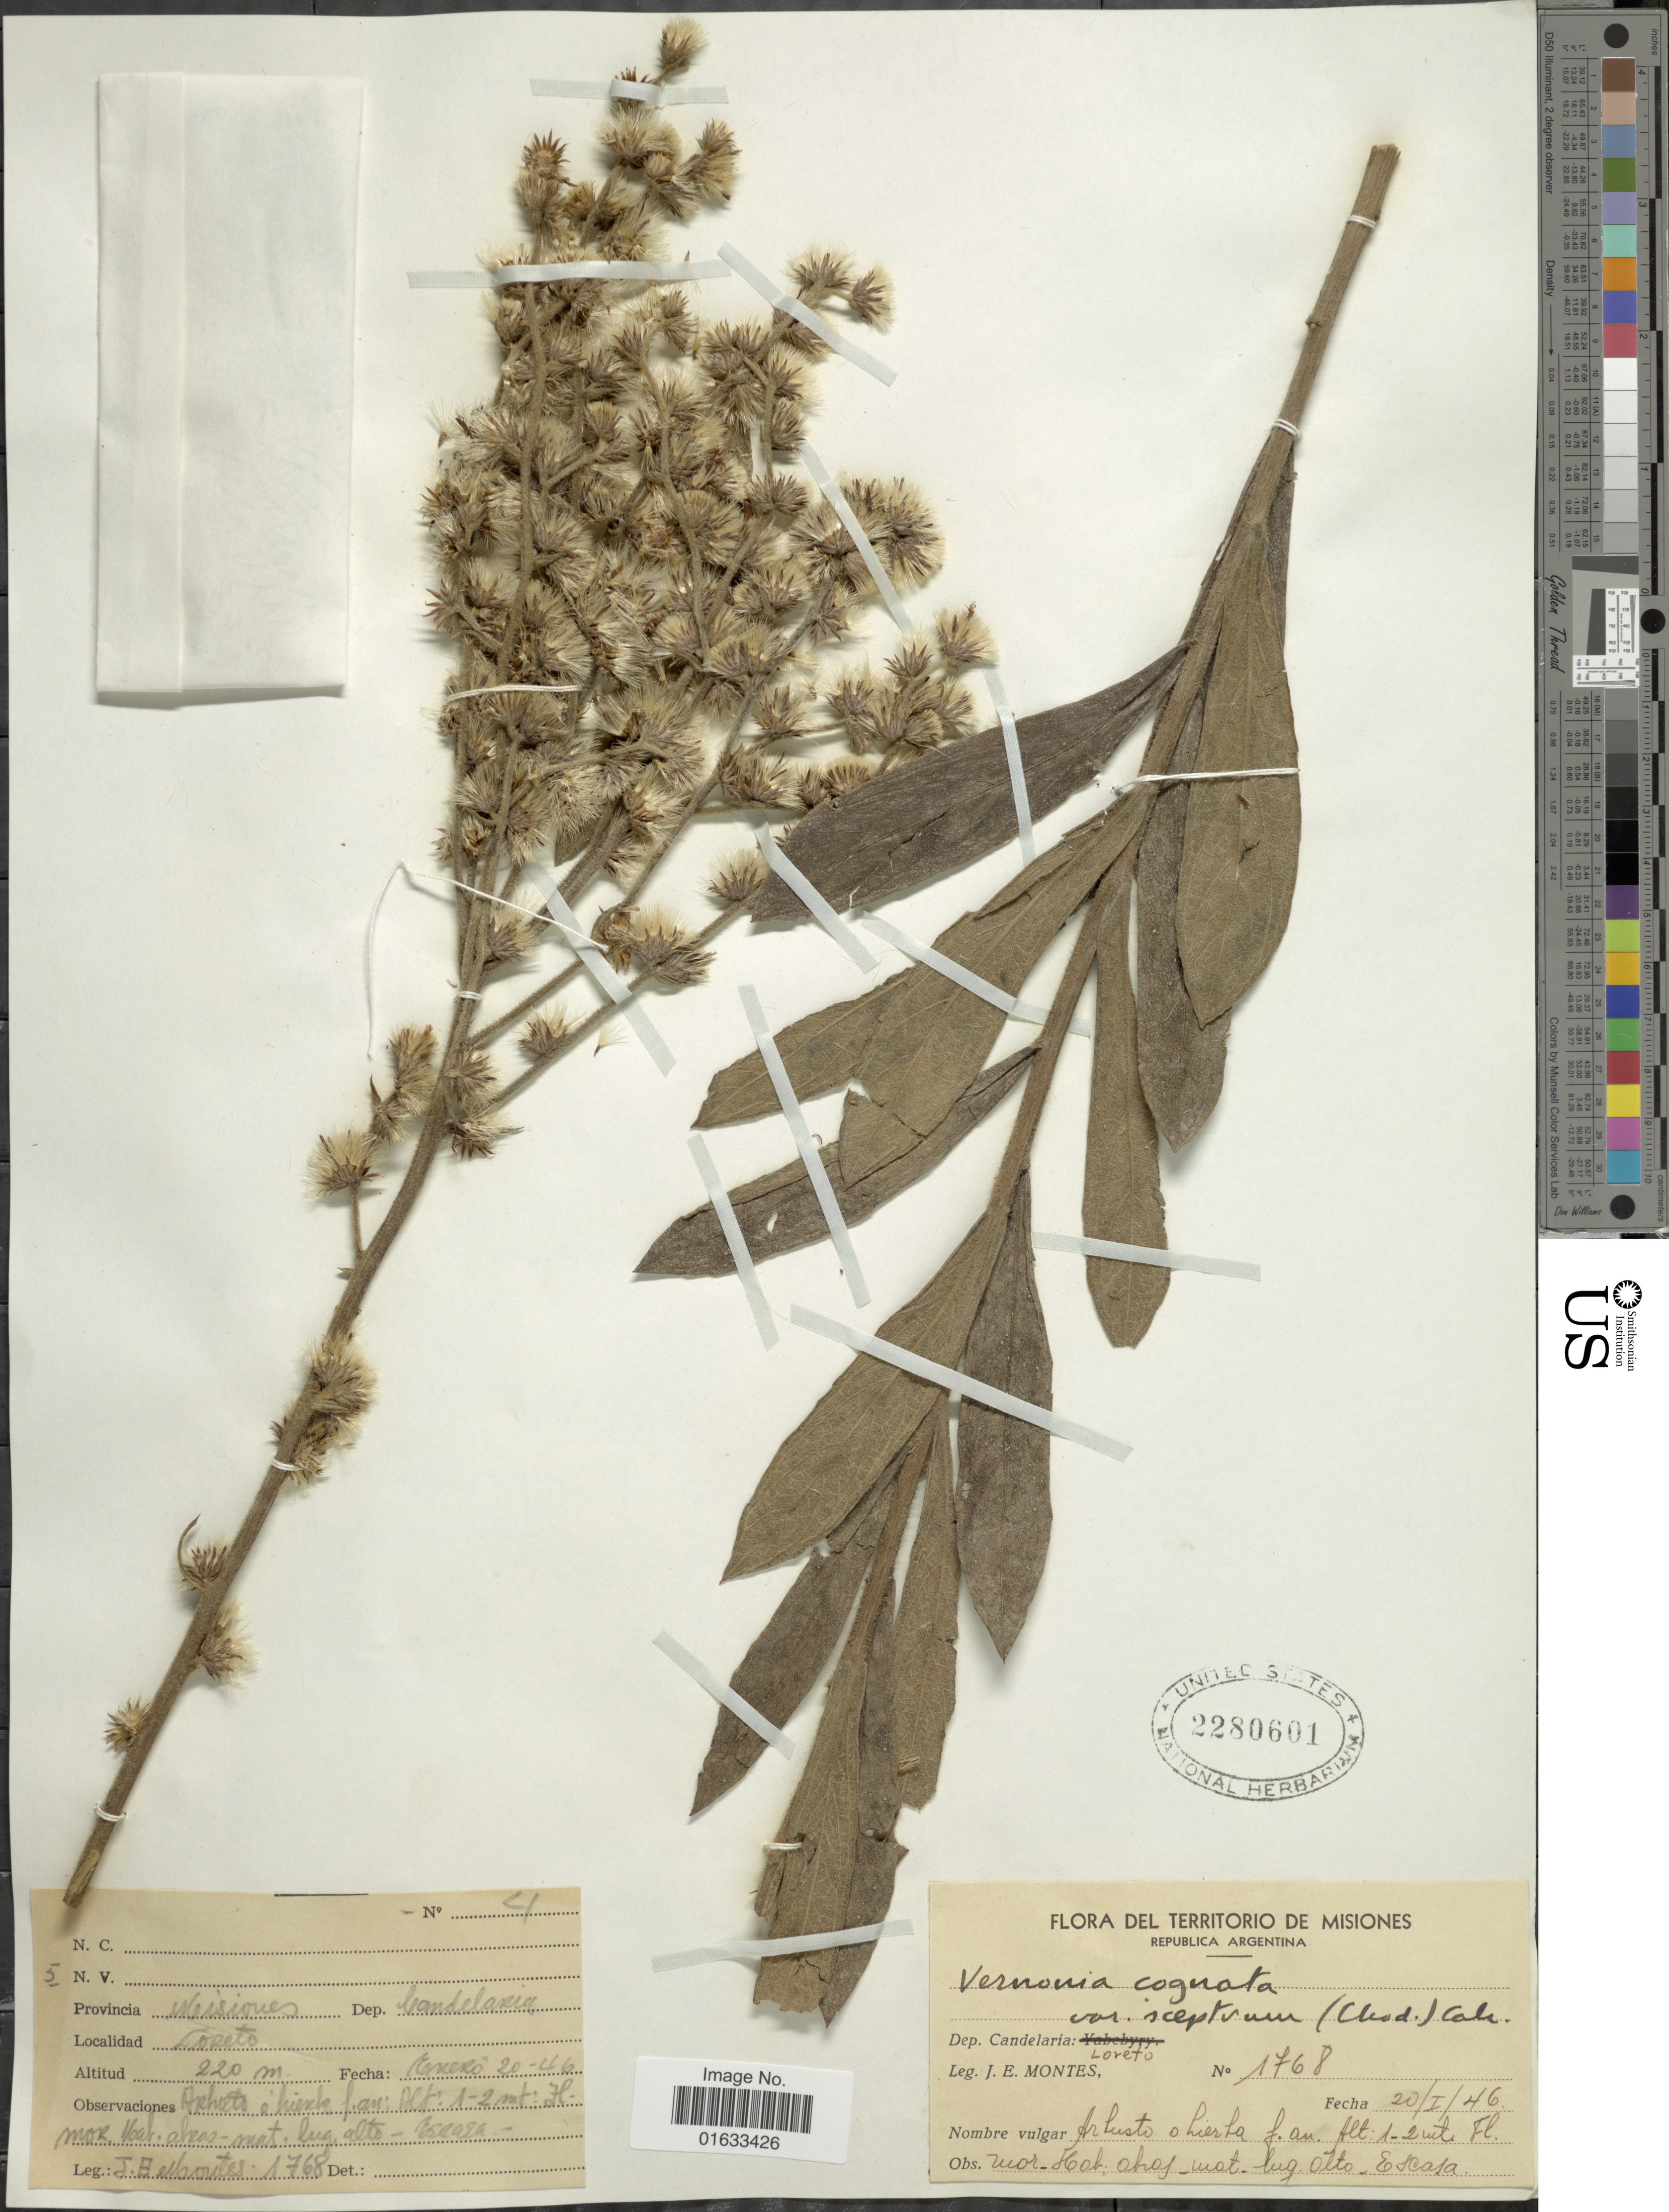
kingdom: Plantae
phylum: Tracheophyta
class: Magnoliopsida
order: Asterales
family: Asteraceae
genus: Chrysolaena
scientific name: Chrysolaena platensis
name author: (Spreng.) H. Rob.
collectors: J. E. Montes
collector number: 1768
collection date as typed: Transcribed d/m/y: 20/1/46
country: Argentina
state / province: Misiones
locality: Dep. Candelaria, Loreto, Republica Argentina, territorio de Misiones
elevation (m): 220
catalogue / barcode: US 2280601